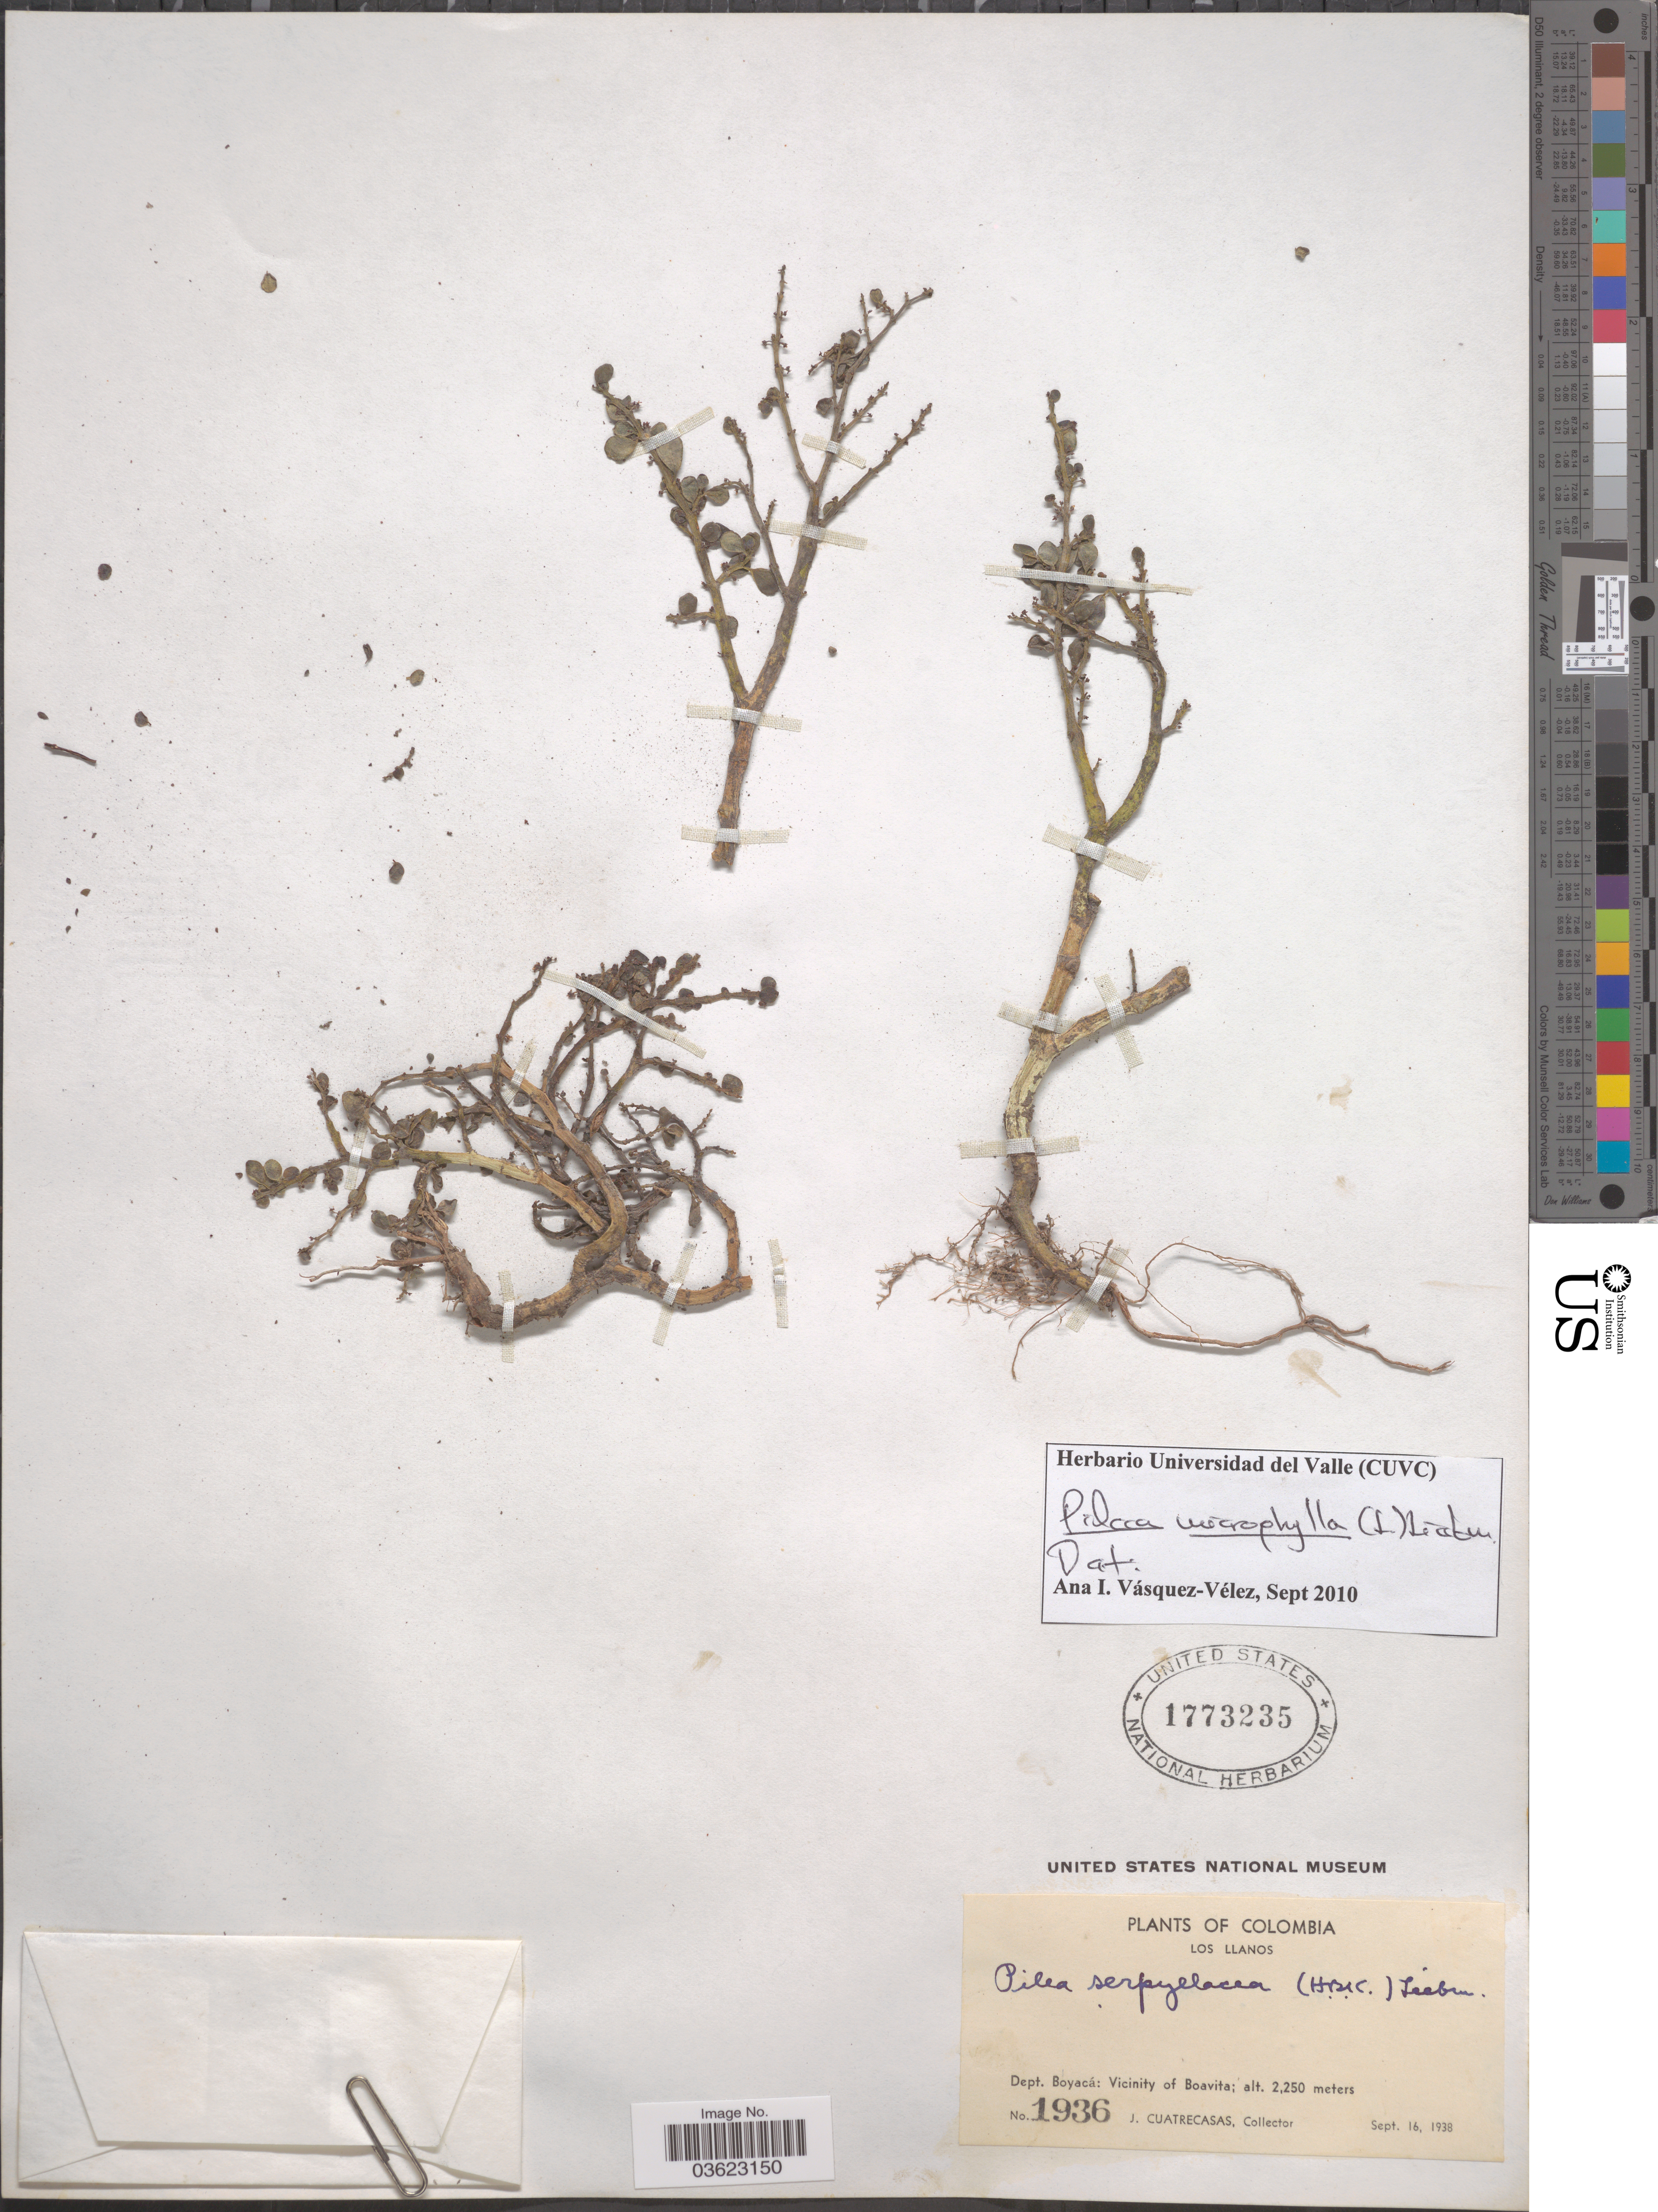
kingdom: Plantae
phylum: Tracheophyta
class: Magnoliopsida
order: Rosales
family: Urticaceae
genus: Pilea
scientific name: Pilea microphylla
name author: (L.) Liebm.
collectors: J. Cuatrecasas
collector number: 1936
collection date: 1938-09-16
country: Colombia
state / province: Boyacá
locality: Los Llanos. Dept. Boyacá: Vicinity of Boavita.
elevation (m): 2250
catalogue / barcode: US 1773235